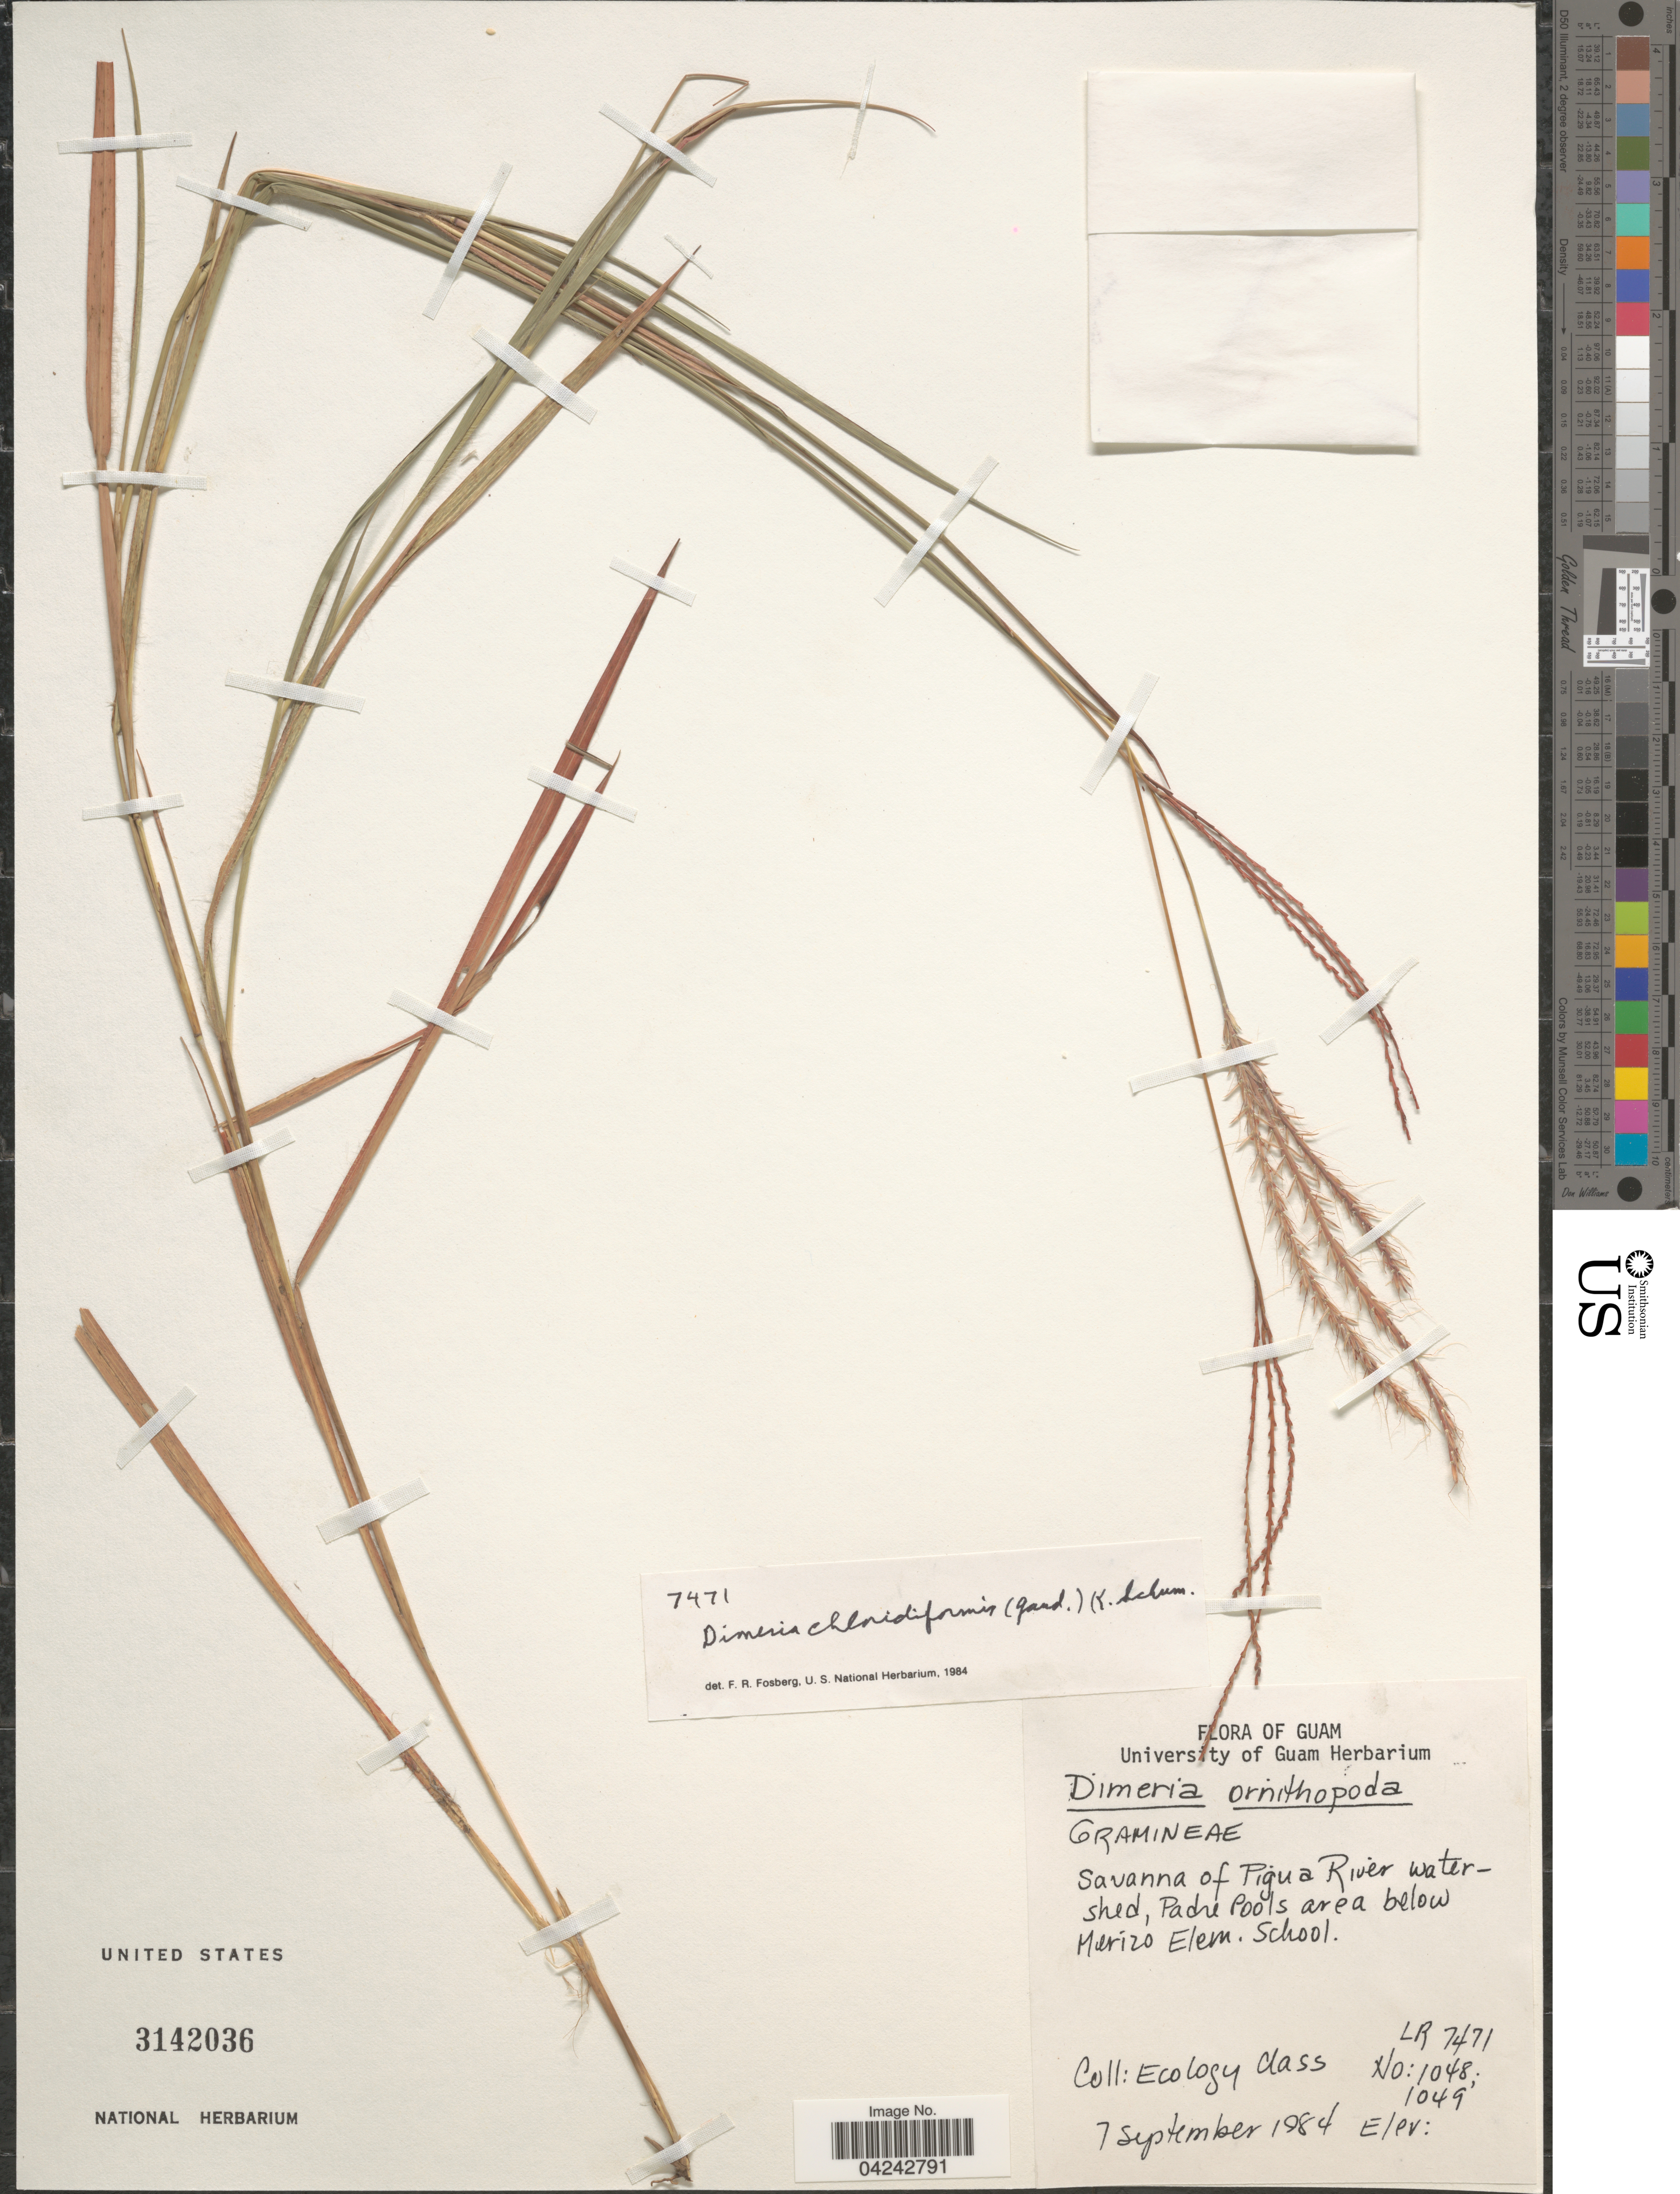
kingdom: Plantae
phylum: Tracheophyta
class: Liliopsida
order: Poales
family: Poaceae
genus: Dimeria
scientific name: Dimeria ornithopoda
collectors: Ecology class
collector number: LR7471/1048/1049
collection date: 1984-09-07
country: Guam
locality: Savanna of Pigua River watershed, Pache Pools area below Merizo Elem. School.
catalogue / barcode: US 3142036